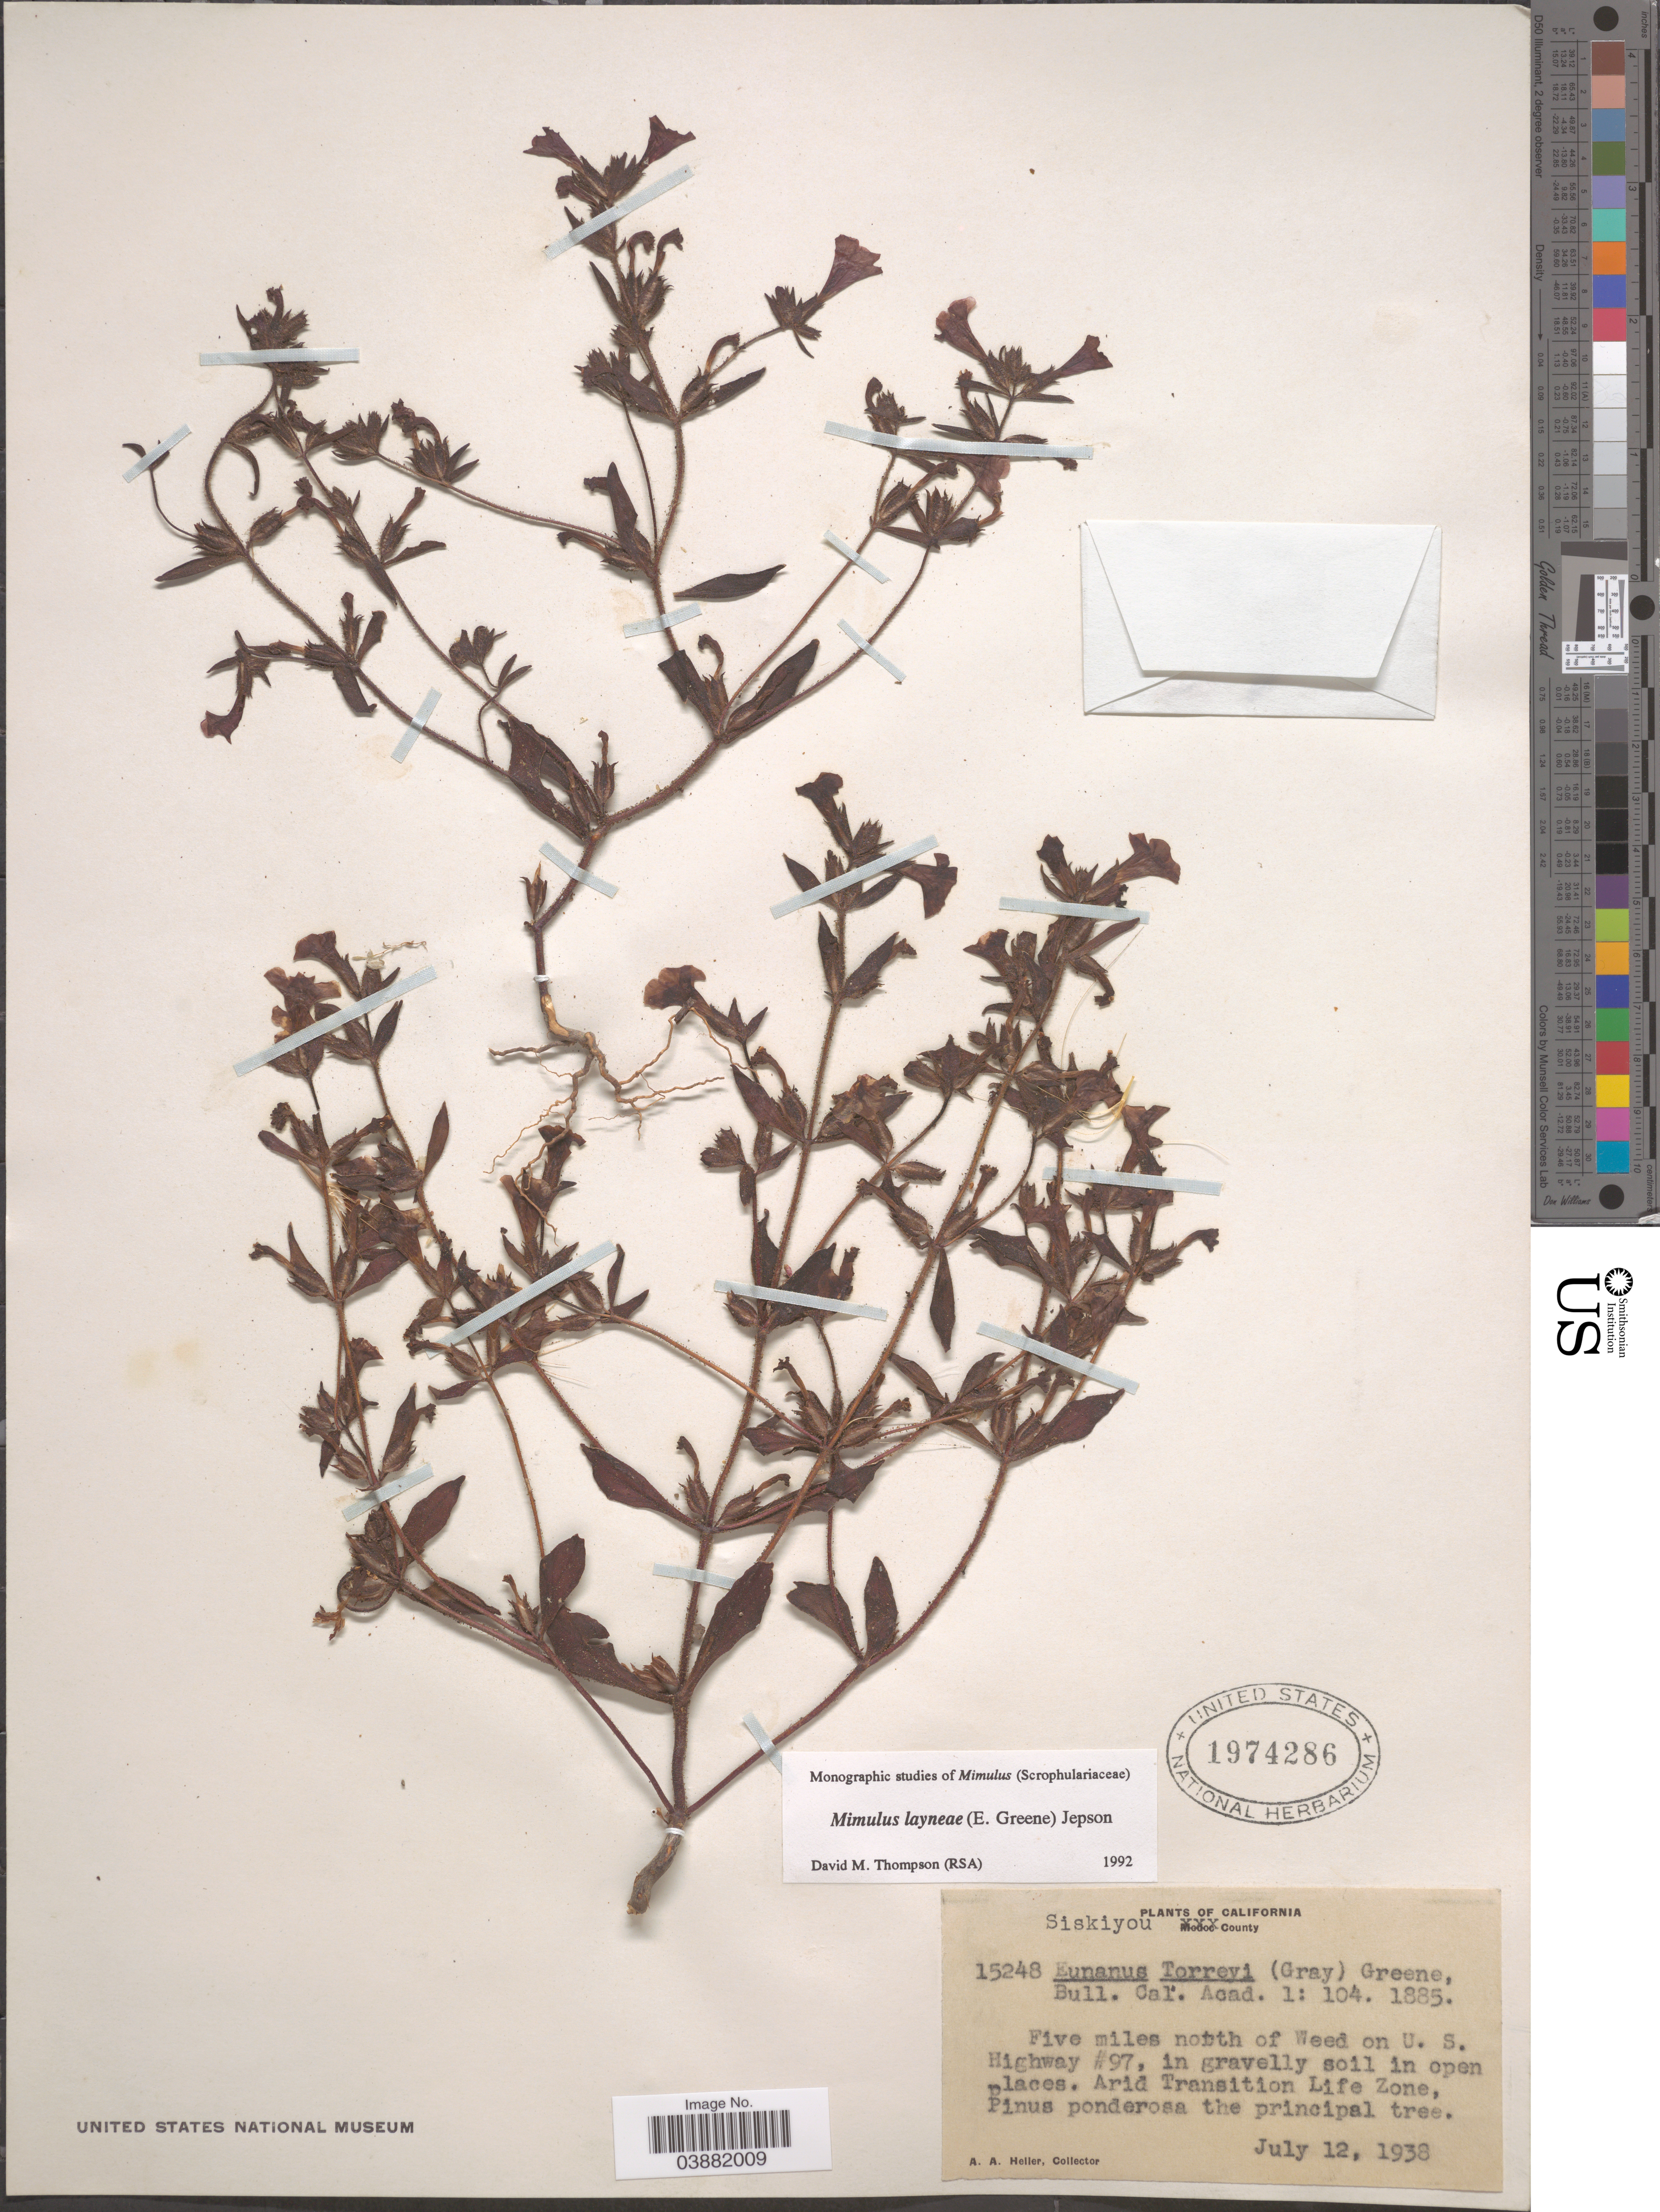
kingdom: Plantae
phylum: Tracheophyta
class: Magnoliopsida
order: Lamiales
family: Phrymaceae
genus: Mimulus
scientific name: Mimulus layneae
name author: (Greene) Jeps.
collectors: A. A. Heller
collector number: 15248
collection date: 1938-07-12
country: United States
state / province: California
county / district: Siskiyou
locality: Siskiyou County. Five miles north of Weed on U.S. Highway #97, in gravelly soil in open places. Arid Transition Life Zone.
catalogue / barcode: US 1974286